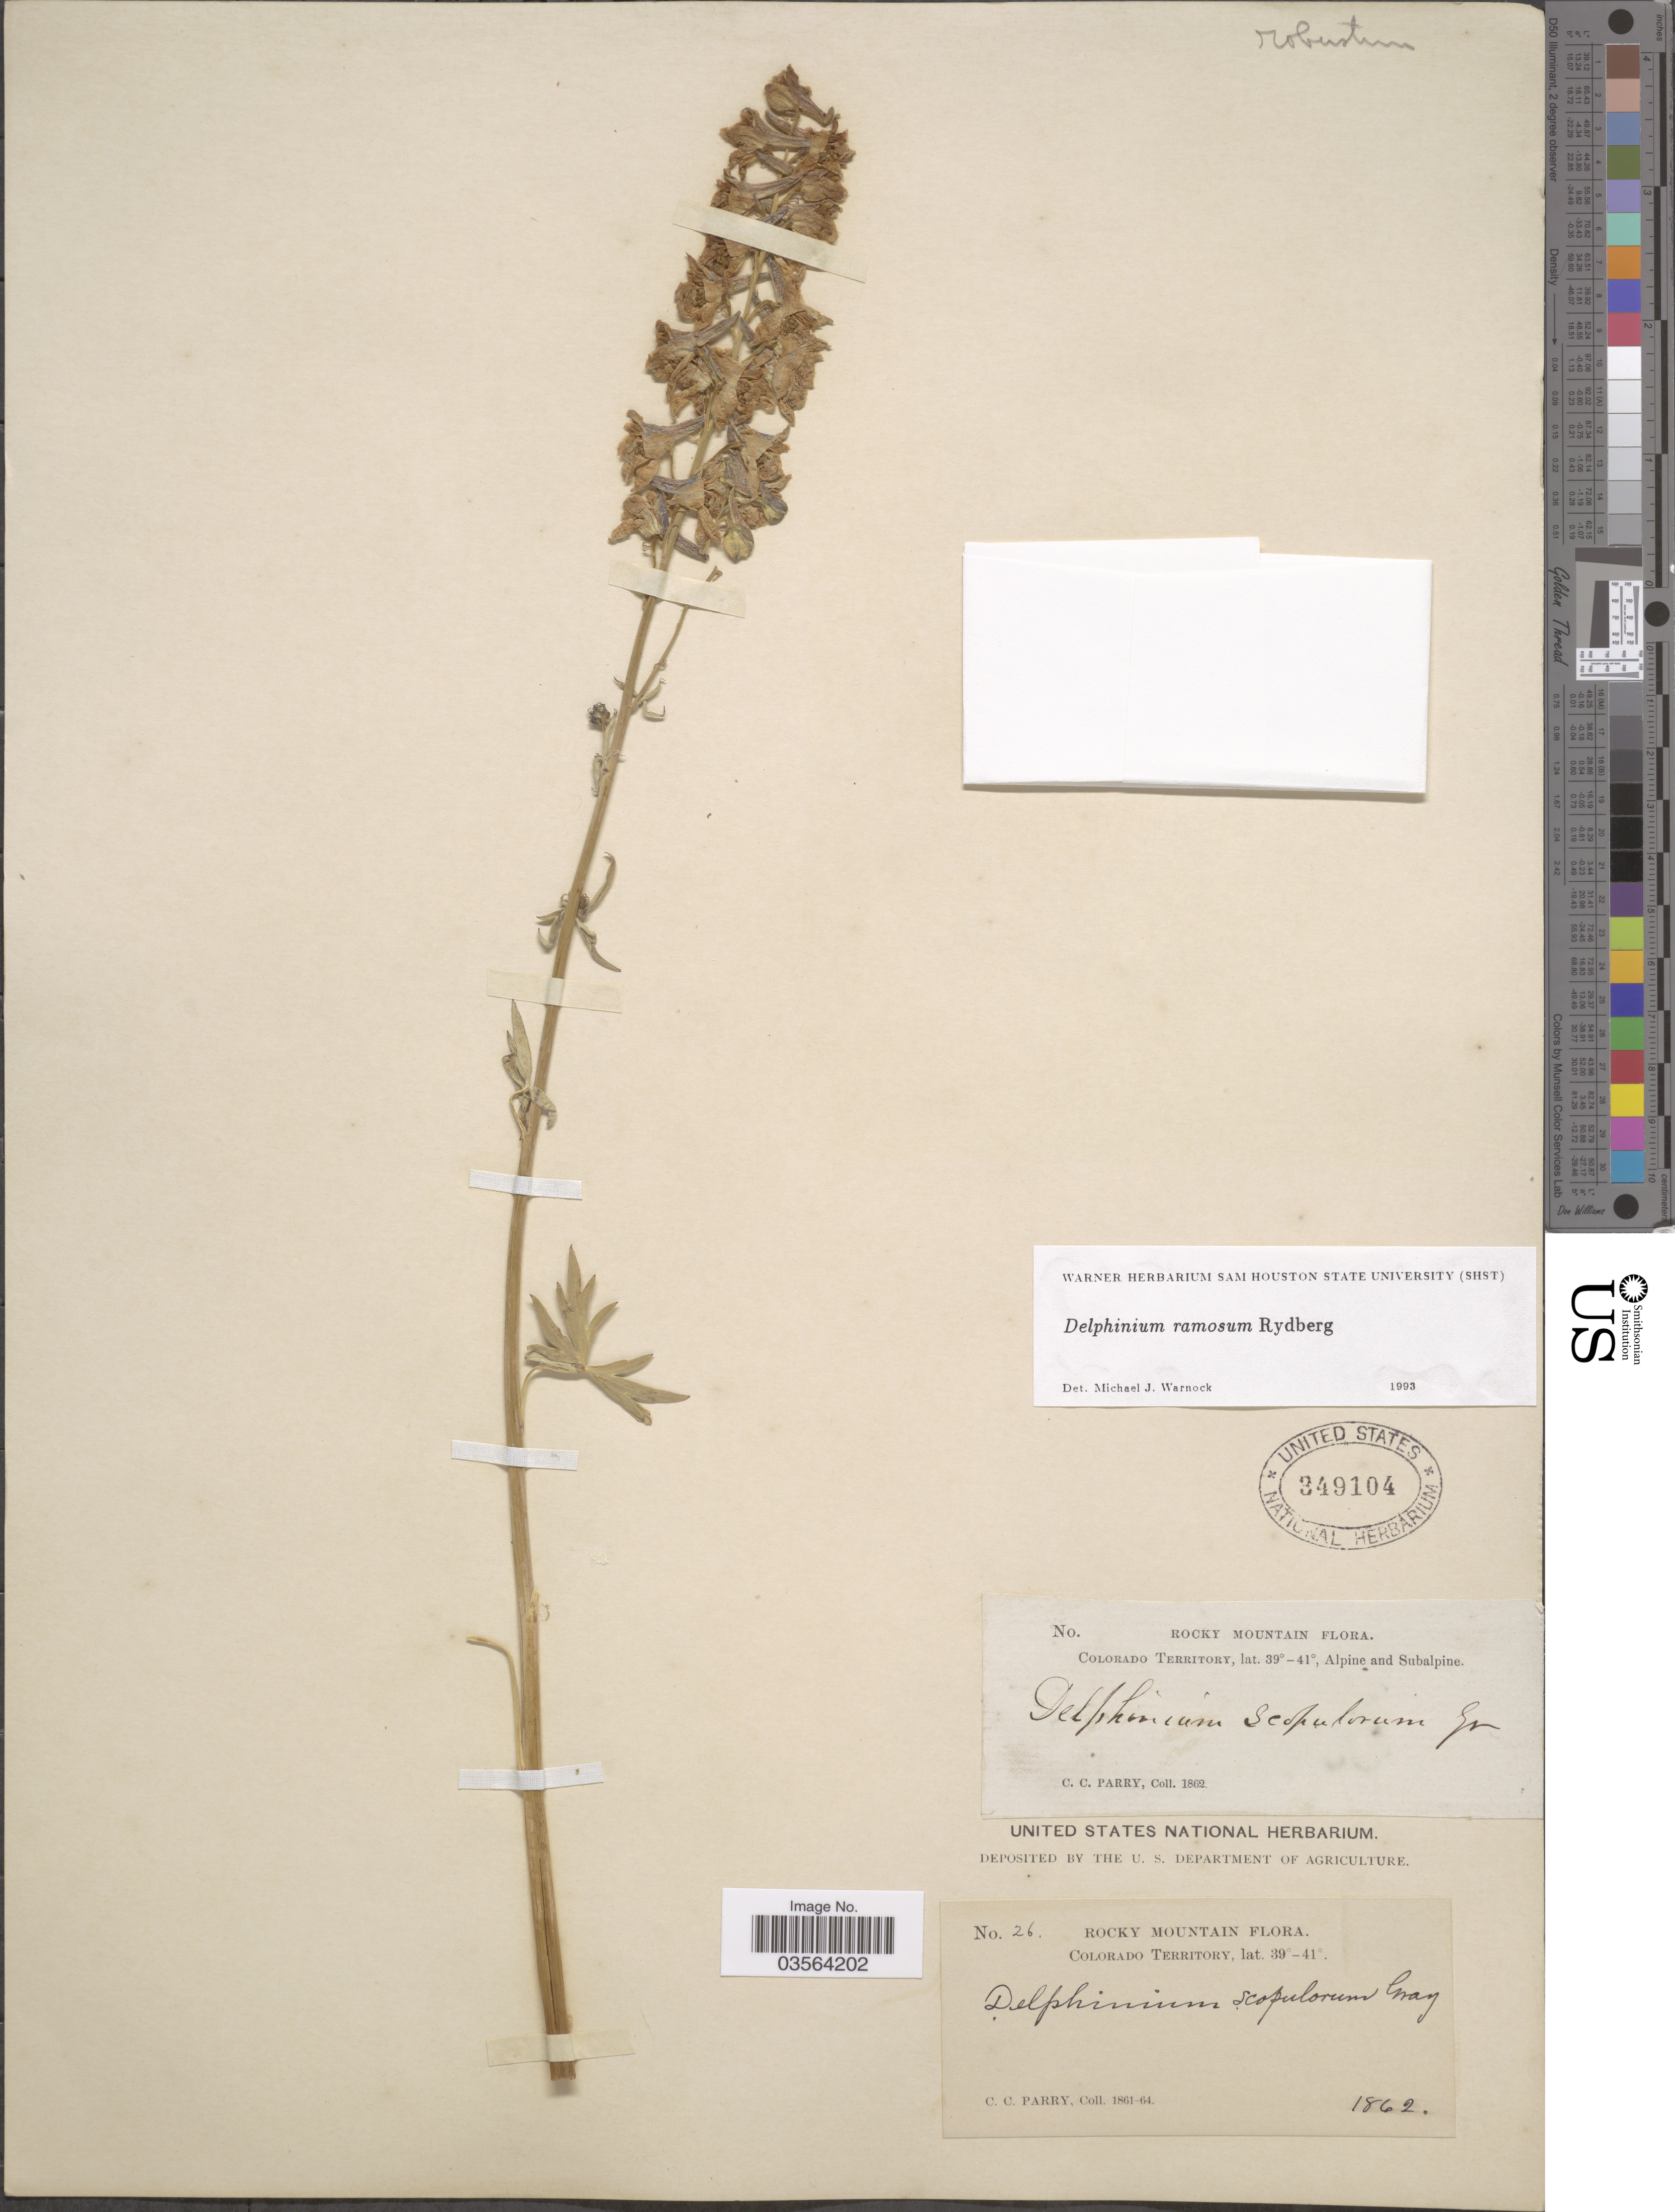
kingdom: Plantae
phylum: Tracheophyta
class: Magnoliopsida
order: Ranunculales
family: Ranunculaceae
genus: Delphinium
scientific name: Delphinium ramosum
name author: Rydb.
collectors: C. C. Parry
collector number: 26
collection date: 1862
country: United States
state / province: Colorado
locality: Rocky Mountain.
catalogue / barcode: US 349104